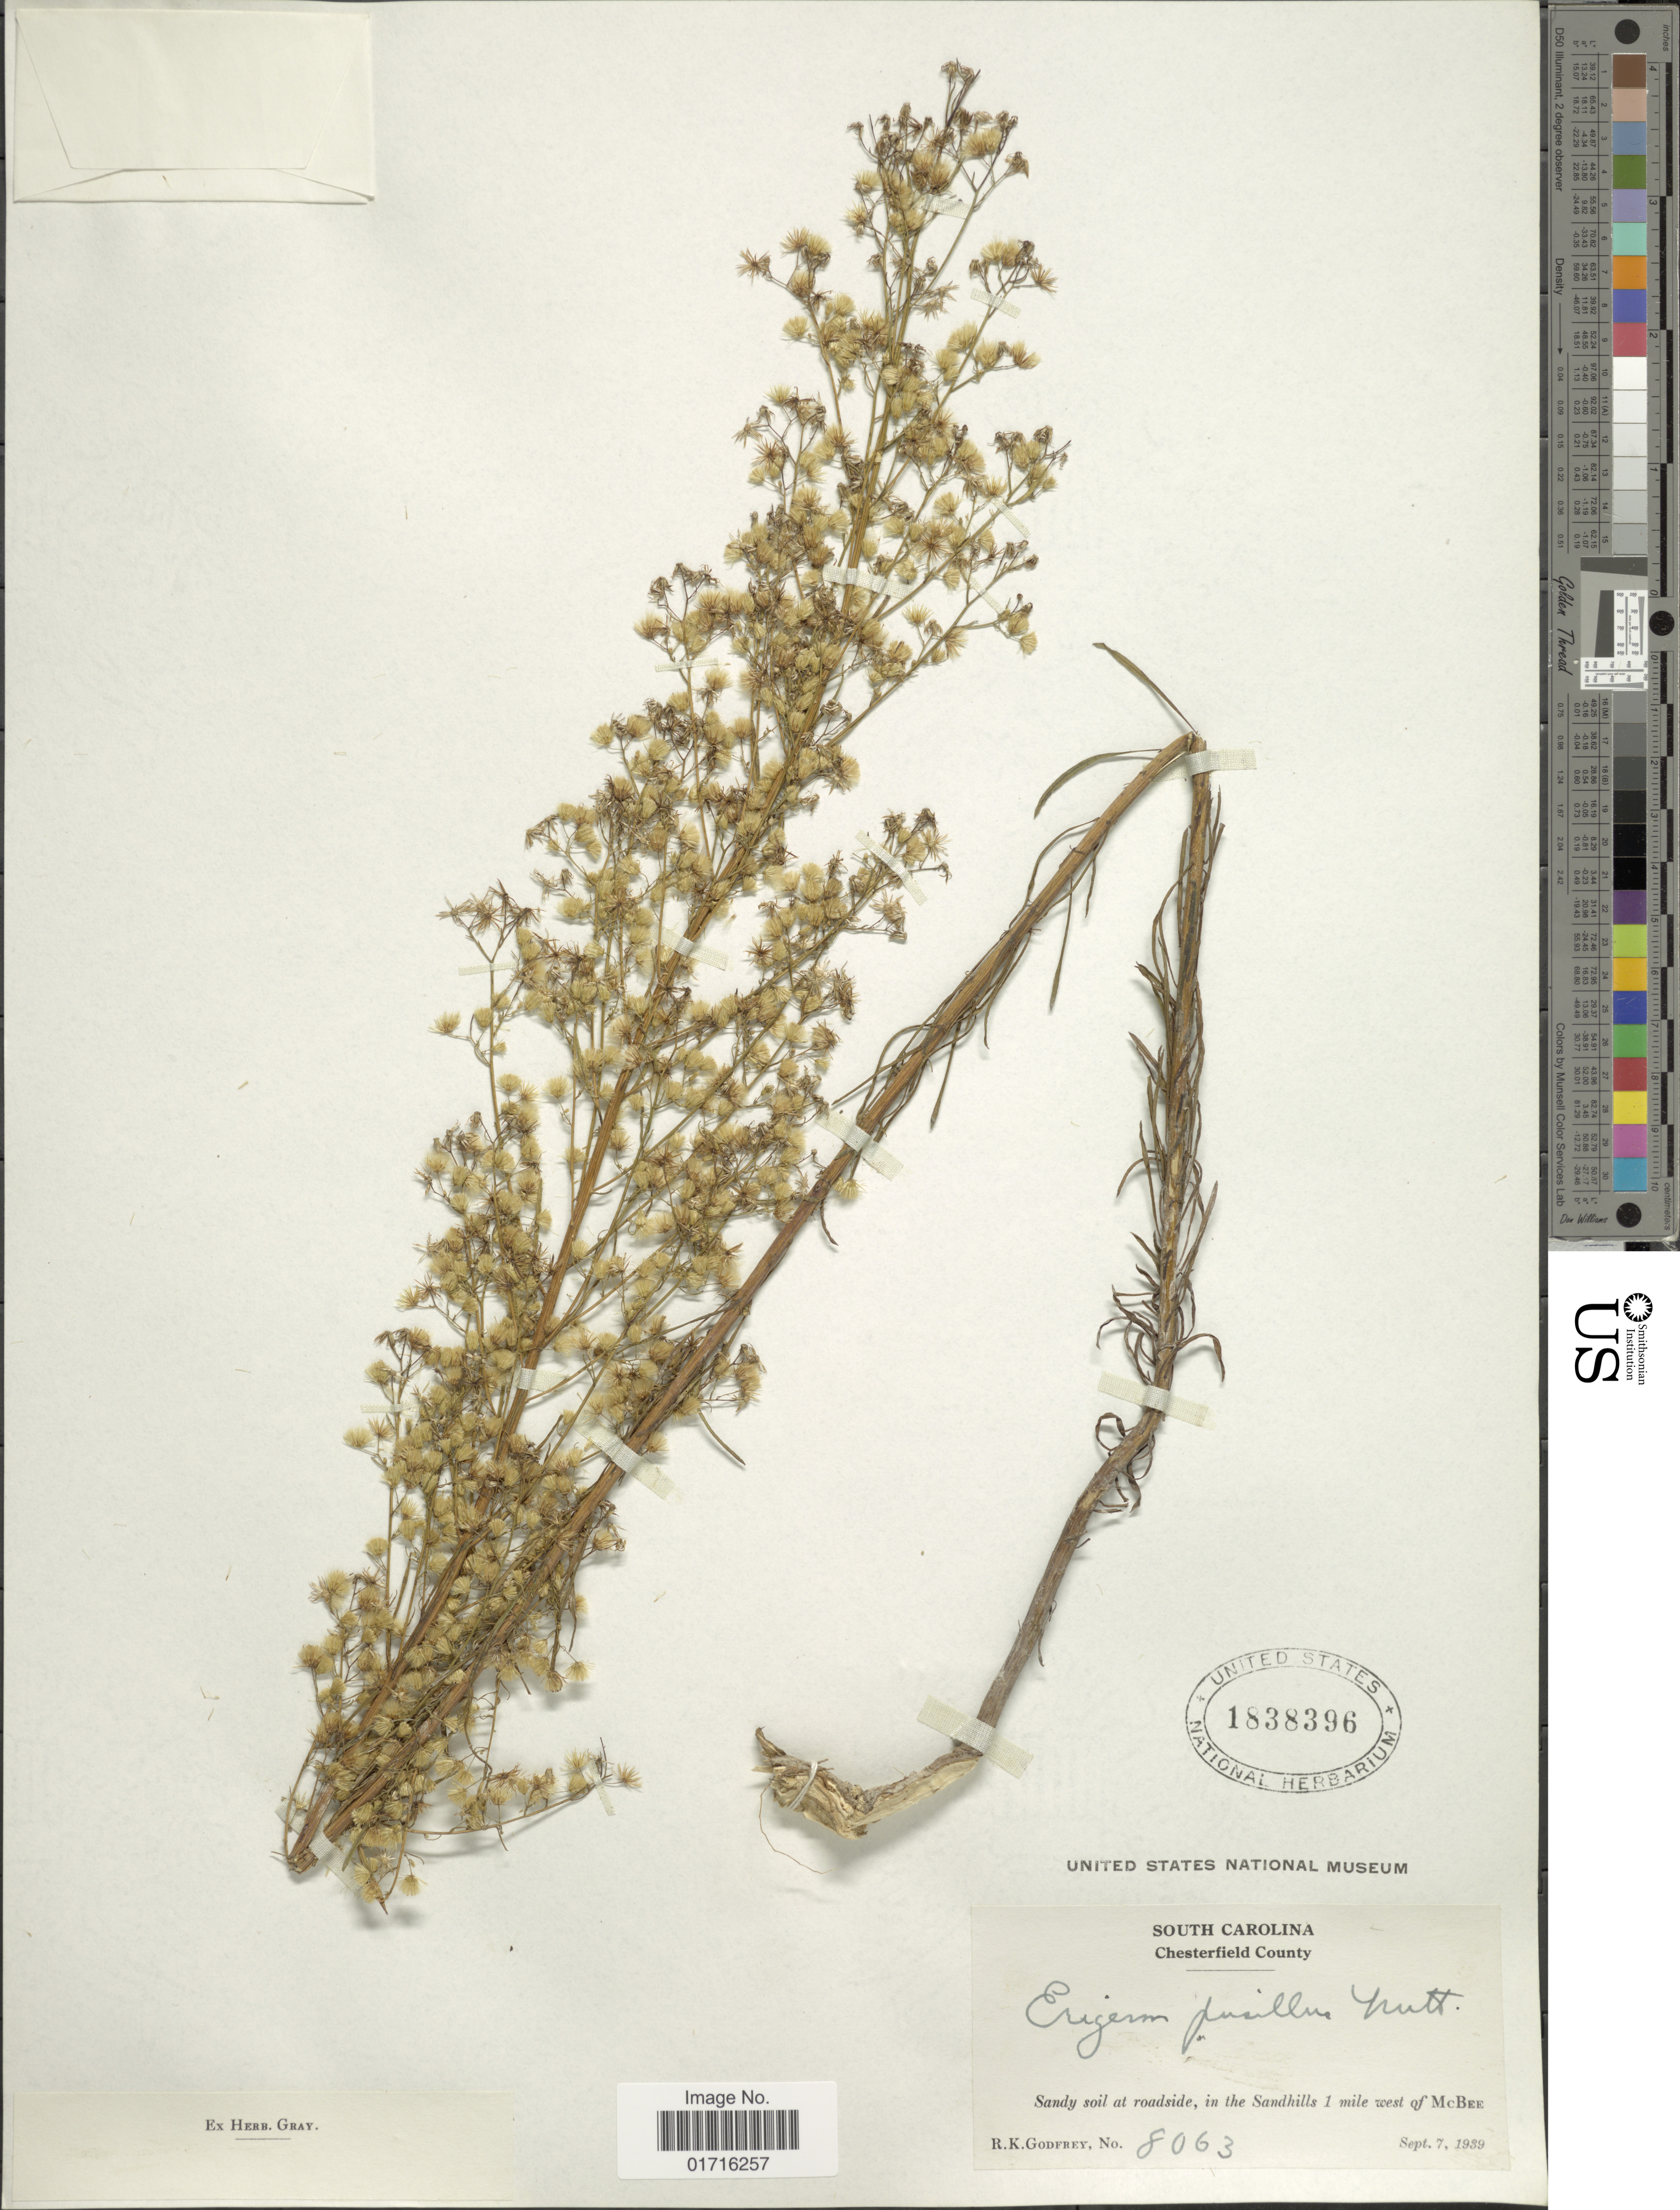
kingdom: Plantae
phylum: Tracheophyta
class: Magnoliopsida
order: Asterales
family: Asteraceae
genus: Conyza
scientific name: Conyza pusilla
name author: Houtt.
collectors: R. K. Godfrey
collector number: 8063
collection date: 1939-09-07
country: United States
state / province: South Carolina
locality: Chesterfield County, Sandy soil at roadside, in the sandhills 1 mile west of McBee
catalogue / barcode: US 1838396